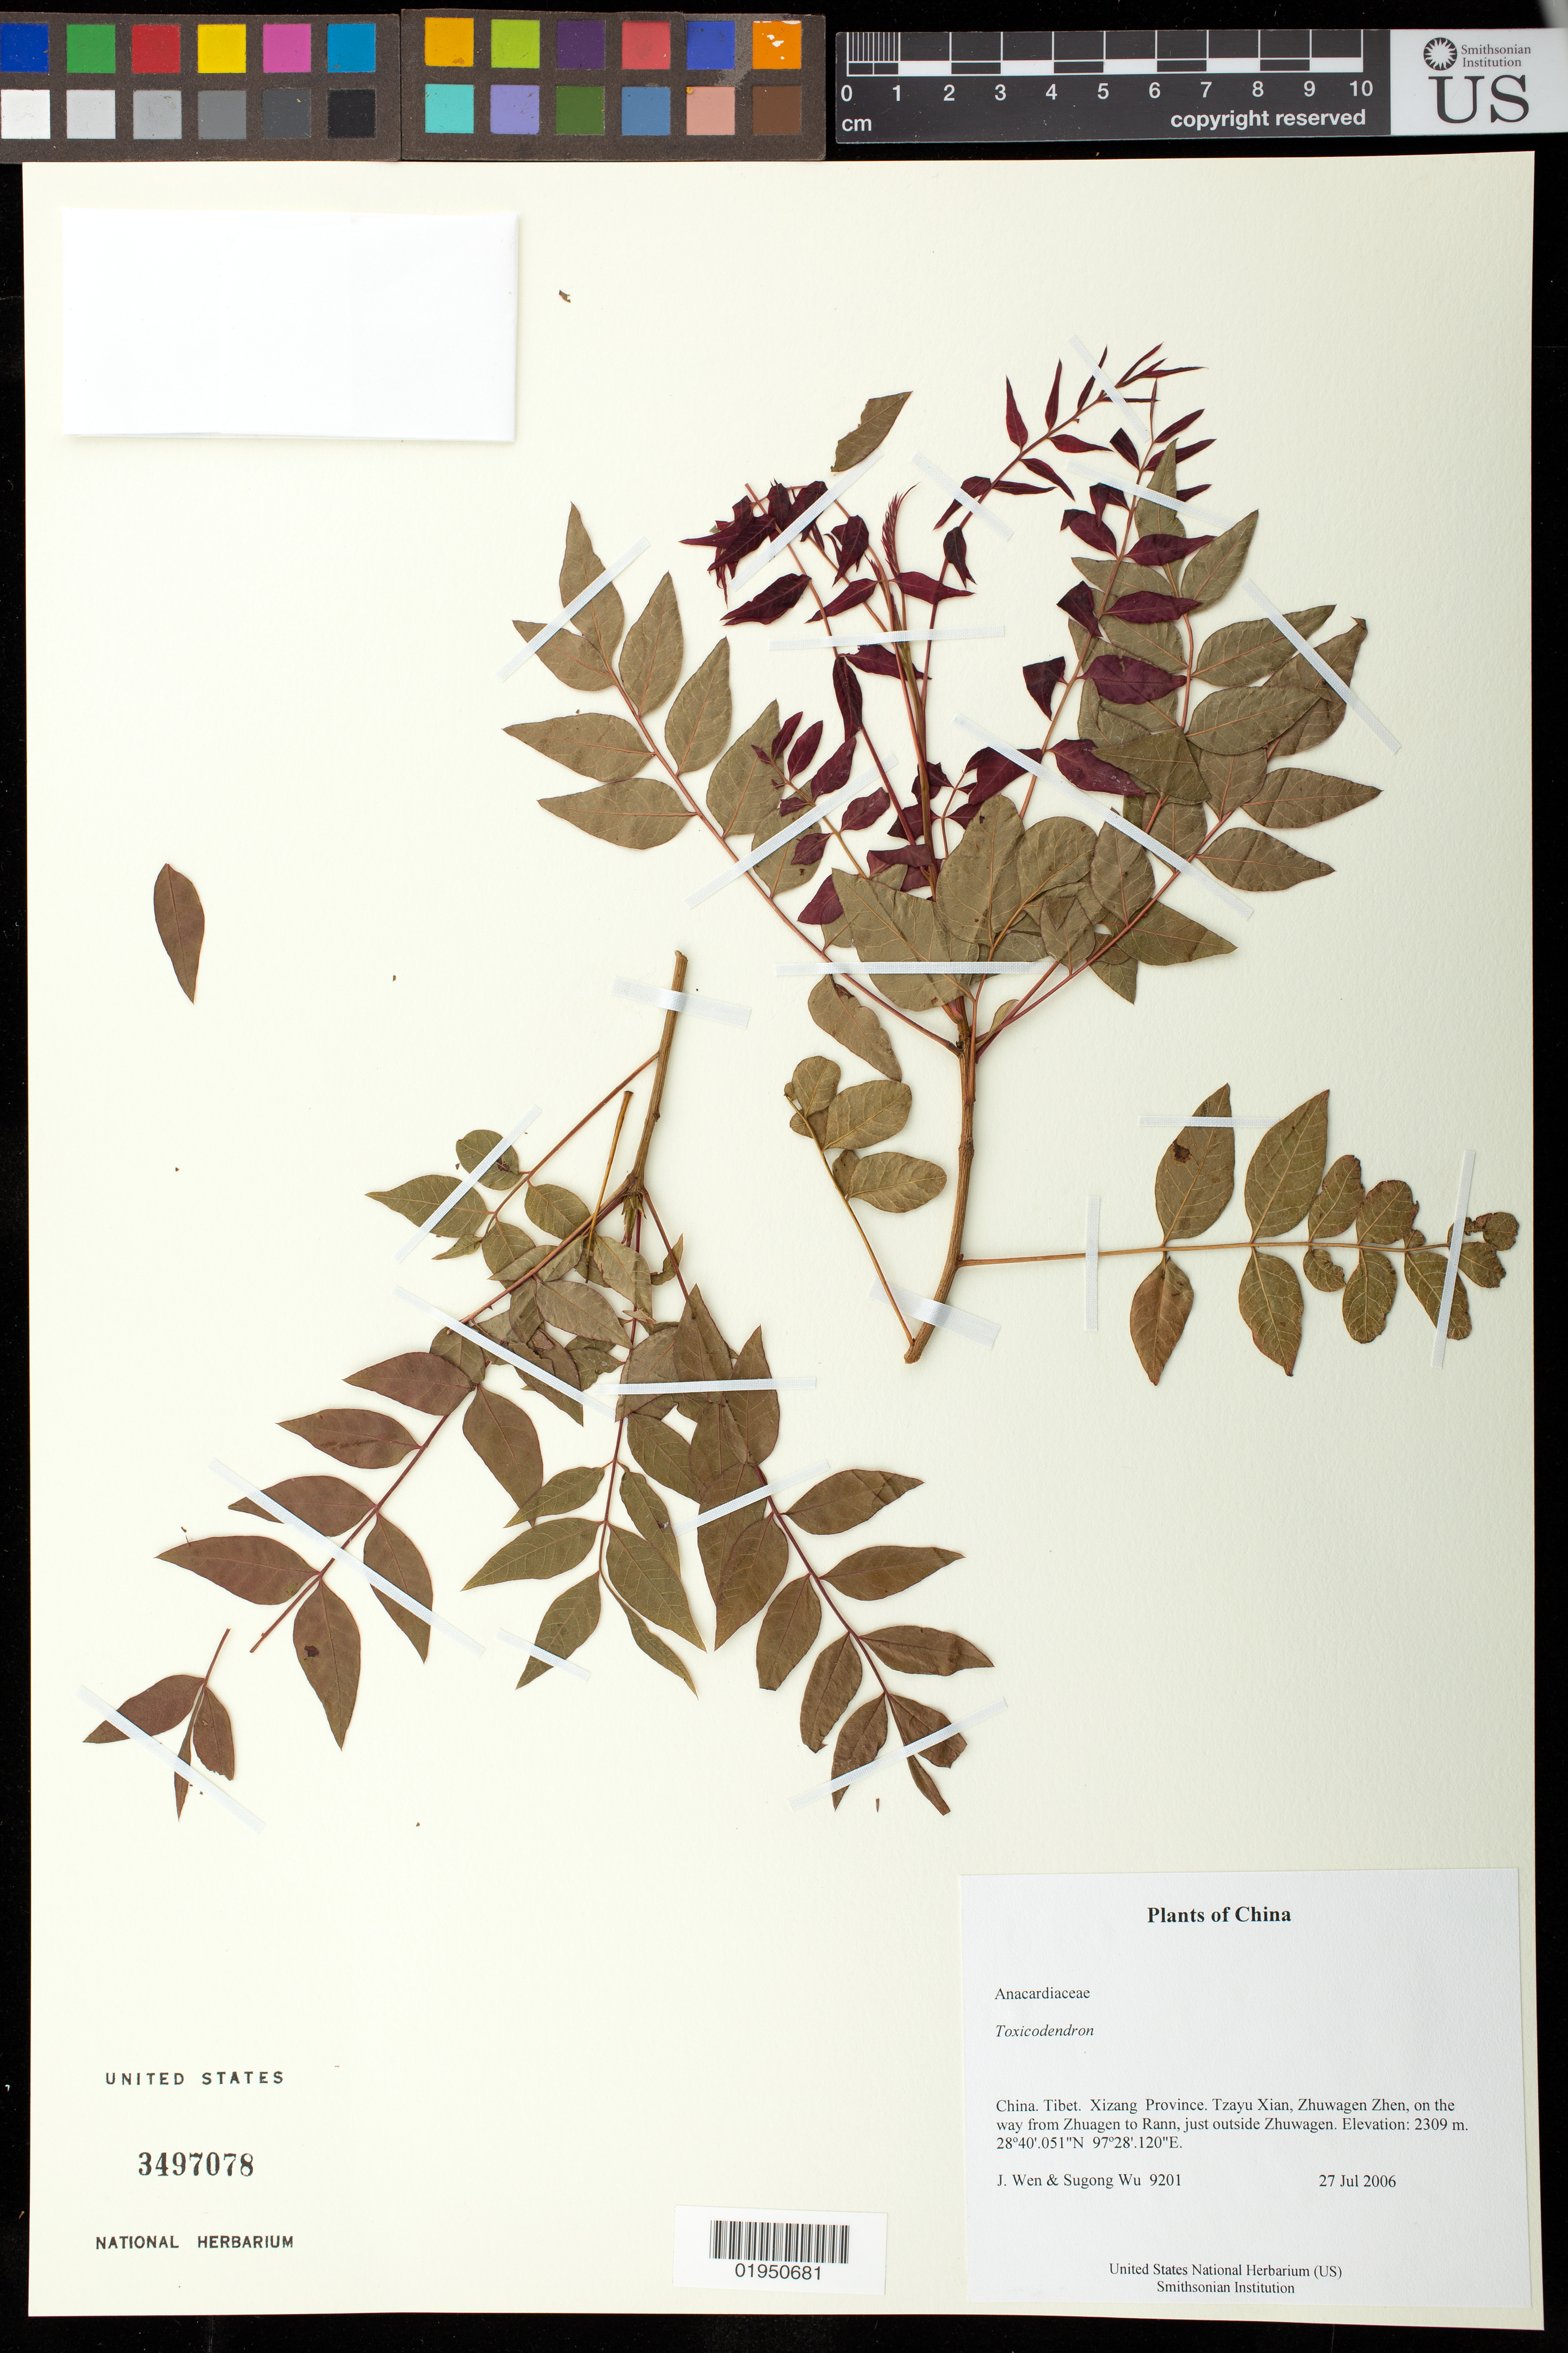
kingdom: Plantae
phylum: Tracheophyta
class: Magnoliopsida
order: Sapindales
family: Anacardiaceae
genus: Toxicodendron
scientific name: Toxicodendron sp.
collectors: J. Wen & Sugong Wu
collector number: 9201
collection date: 2006-07-27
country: China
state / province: Xizang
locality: Tibet, tzayu Xian, Zhuwagen Zhen, on the way from Zhuagen to Rann, just outside Zhuwagen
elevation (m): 2309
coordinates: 28° 40' .051" N, 97° 28' .120" E